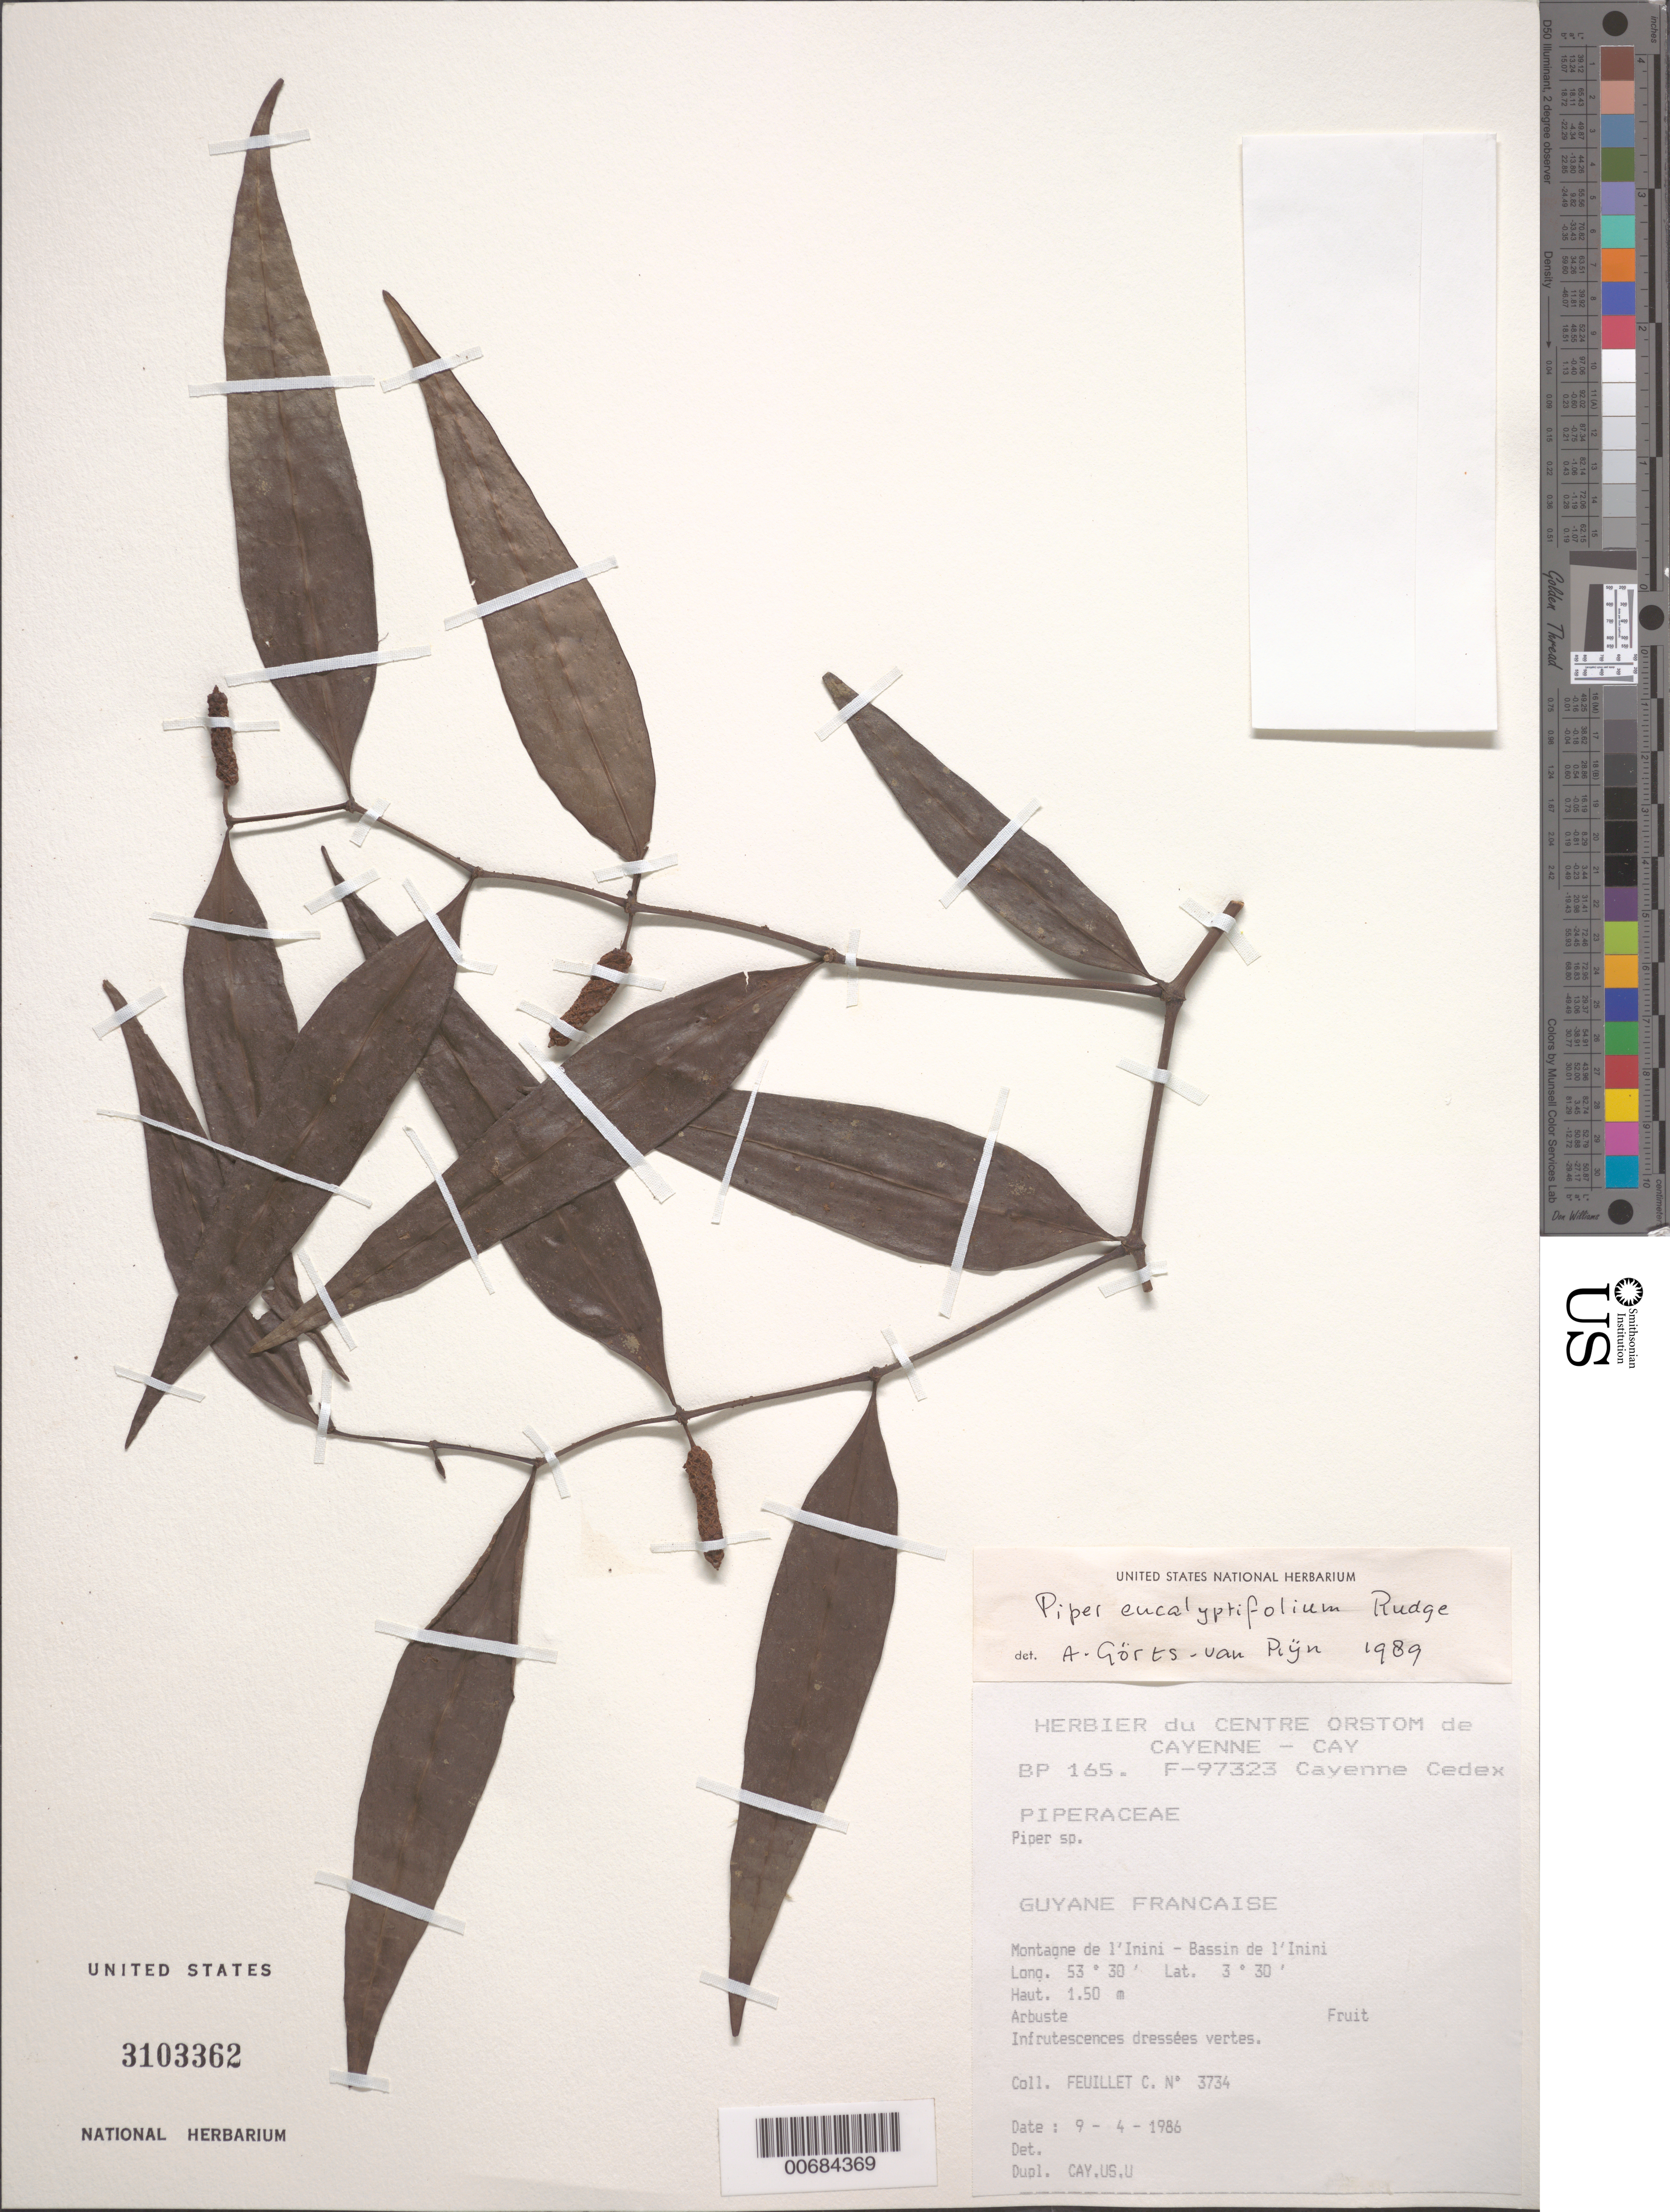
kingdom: Plantae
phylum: Tracheophyta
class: Magnoliopsida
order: Ericales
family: Primulaceae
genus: Cybianthus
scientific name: Cybianthus guyanensis subsp. multipunctatus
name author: (A. DC.) Pipoly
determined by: Pipoly, J. J., III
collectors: C. Feuillet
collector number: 3732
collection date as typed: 9-Apr-86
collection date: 1986-04-09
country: French Guiana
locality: Montagne de l'Inini, Bassin de l'Inini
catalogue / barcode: US 3103362